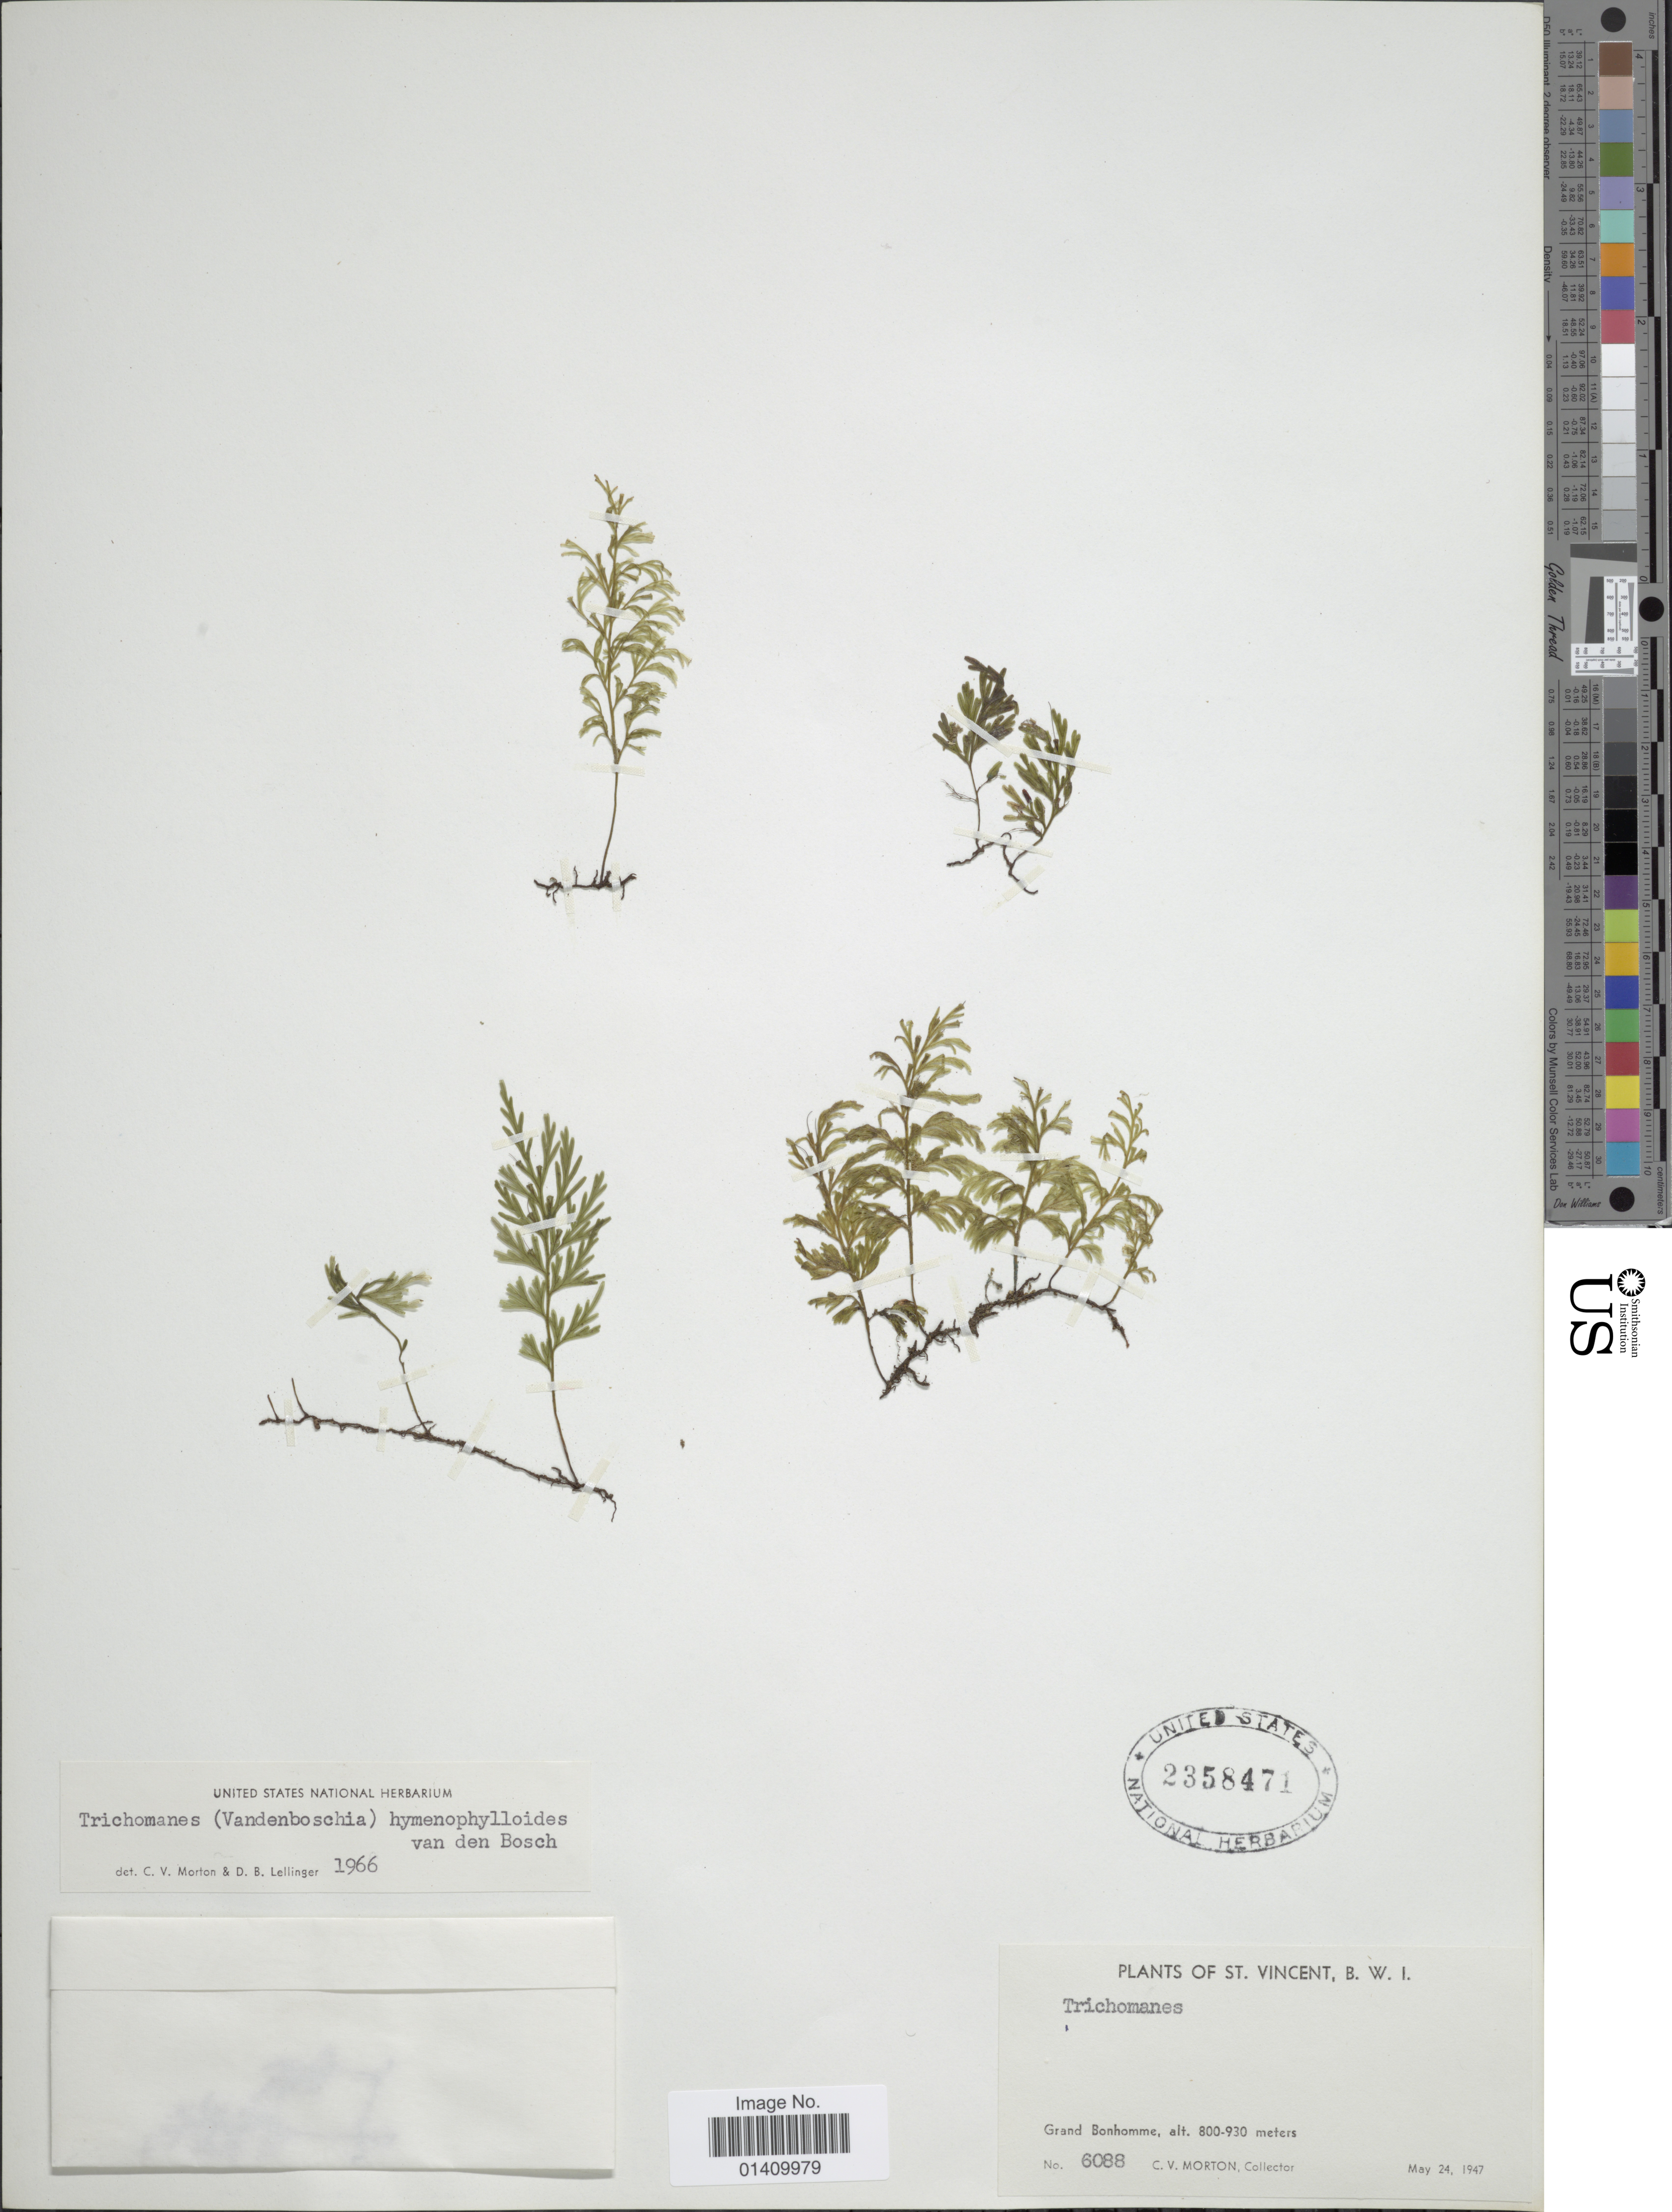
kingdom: Plantae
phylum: Tracheophyta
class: Polypodiopsida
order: Hymenophyllales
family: Hymenophyllaceae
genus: Polyphlebium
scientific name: Polyphlebium hymenophylloides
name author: (Bosch) Ebihara & Dubuisson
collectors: C. V. Morton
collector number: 6088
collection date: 1947-05-24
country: St. Vincent - Grenadines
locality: St. Vincent B.W.I. Grand Bonhomme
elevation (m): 800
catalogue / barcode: US 2358471